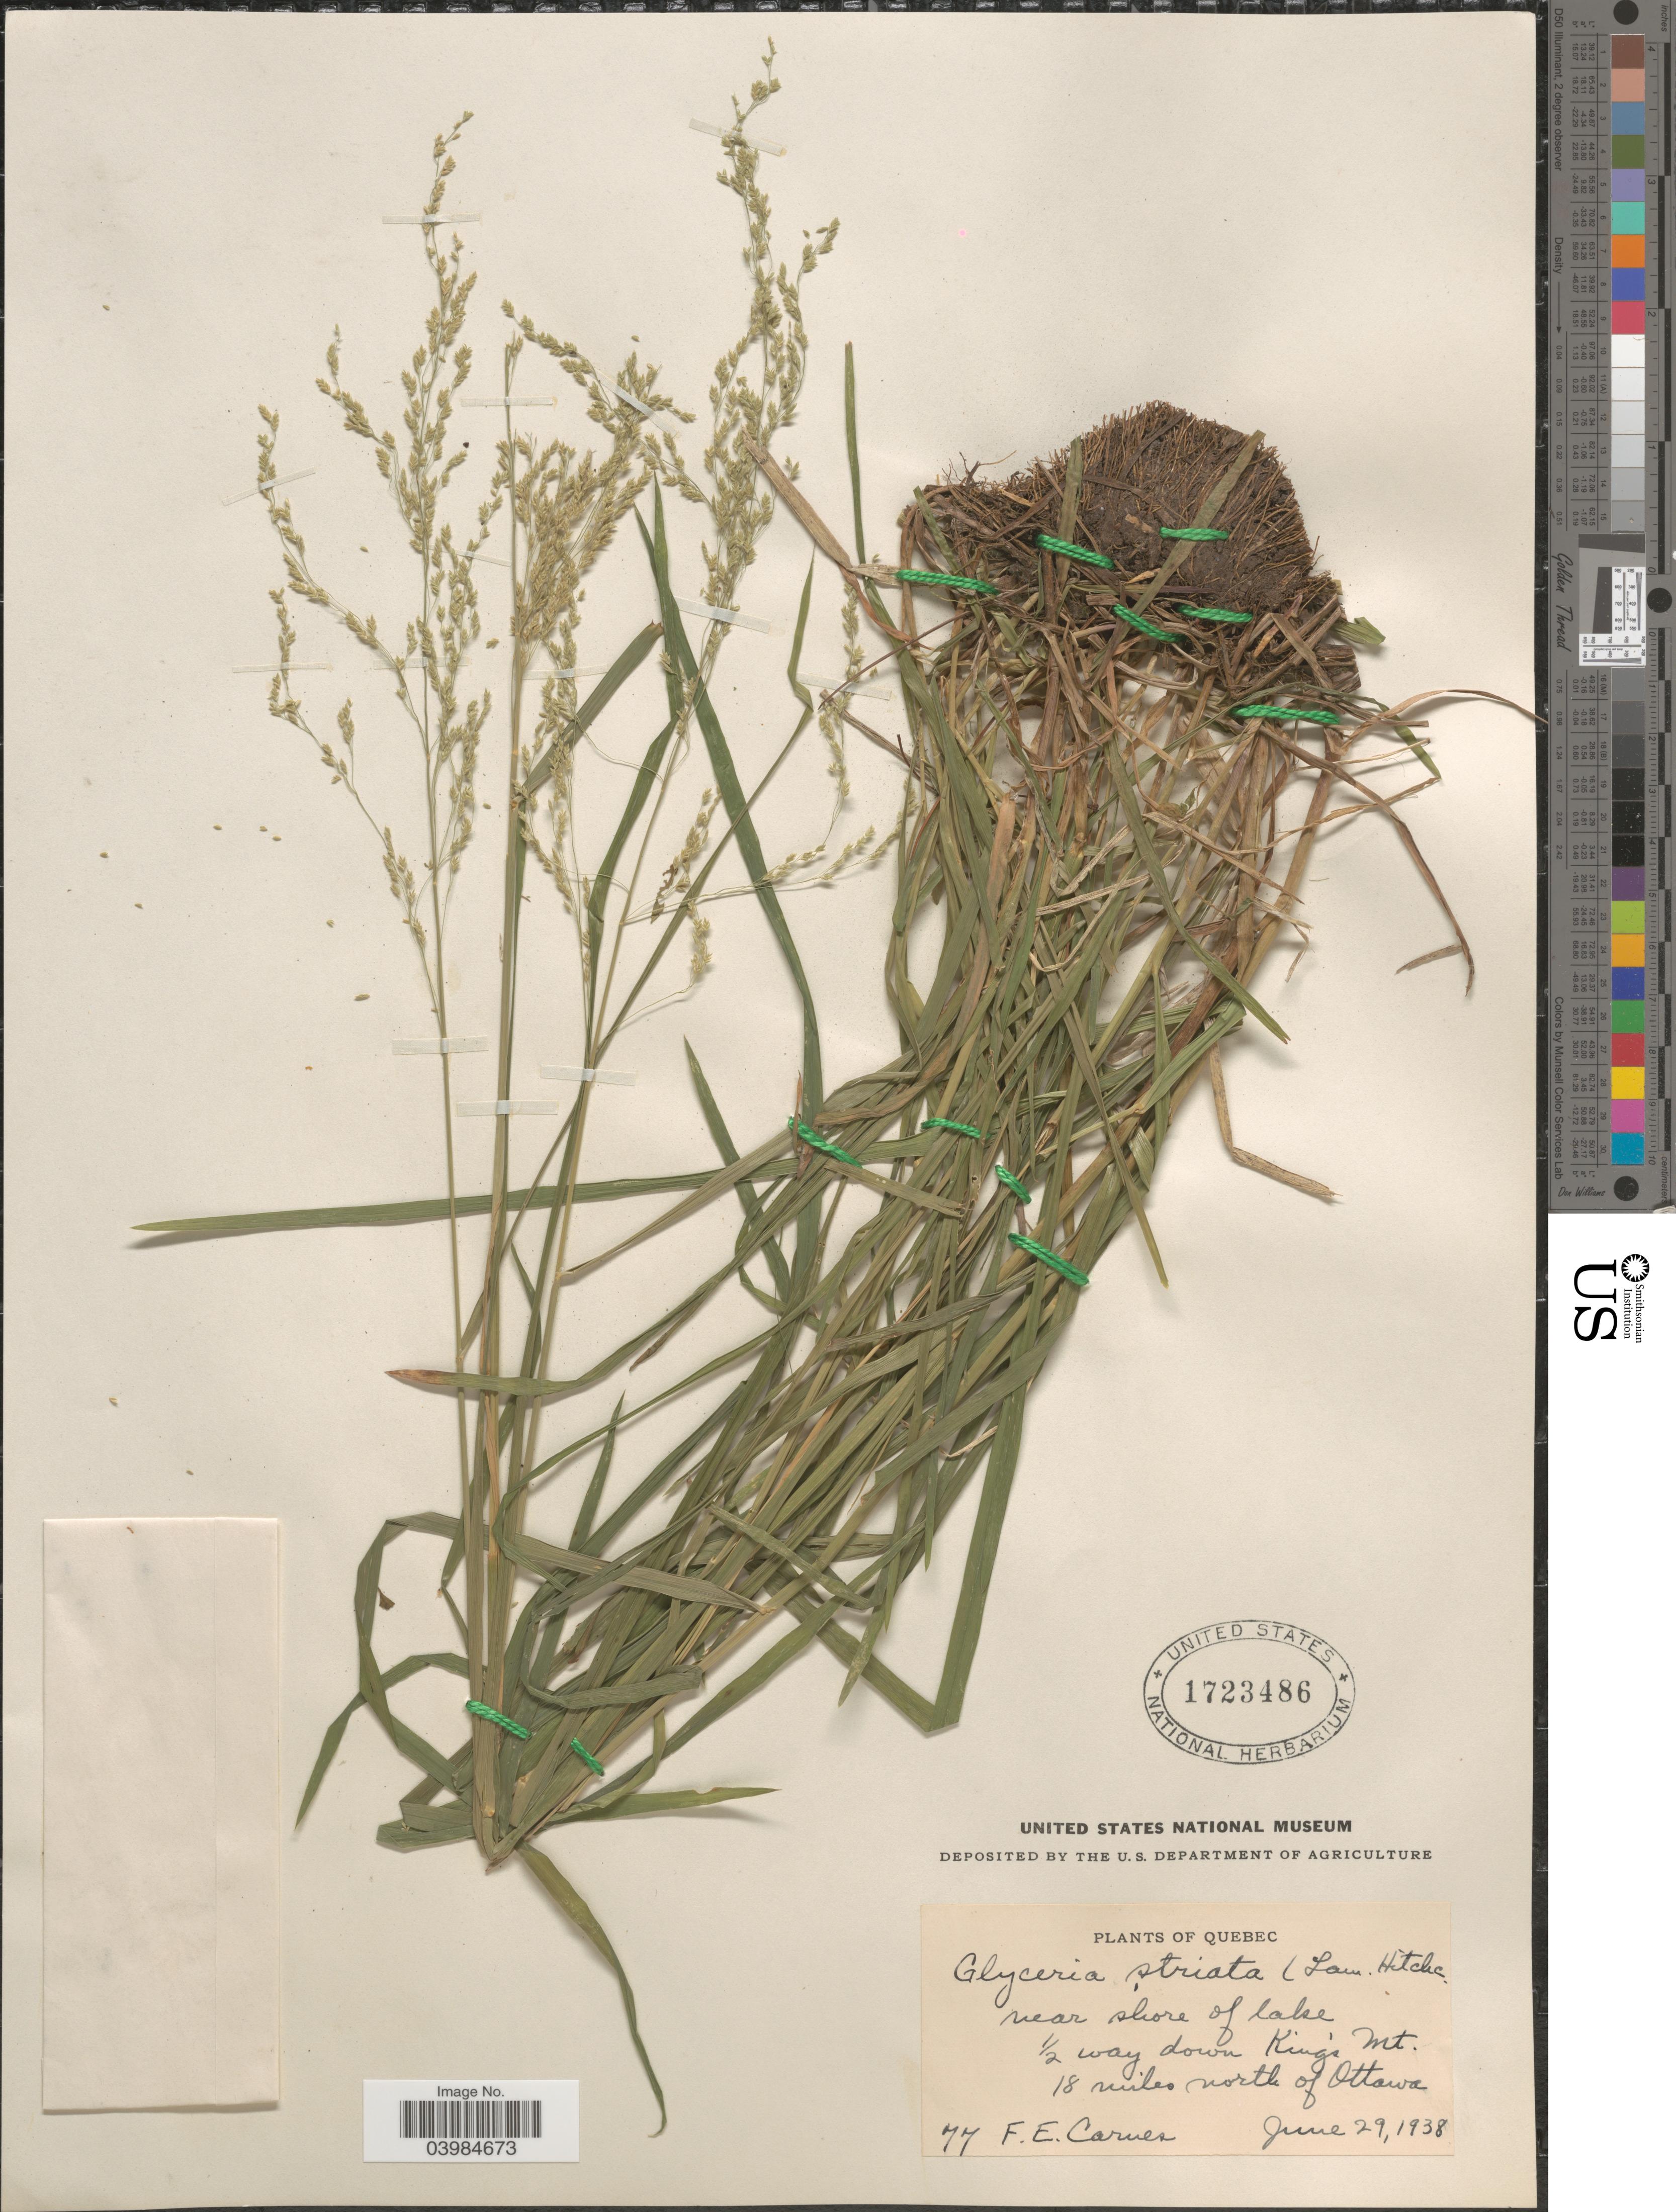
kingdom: Plantae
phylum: Tracheophyta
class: Liliopsida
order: Poales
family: Poaceae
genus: Glyceria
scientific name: Glyceria striata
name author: (Lam.) Hitchc.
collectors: F. Carnes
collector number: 77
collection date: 1938-06-29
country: Canada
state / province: Quebec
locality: Near shore of lake ½ way down King's Mt. 18 miles north of Ottawa.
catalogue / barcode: US 1723486